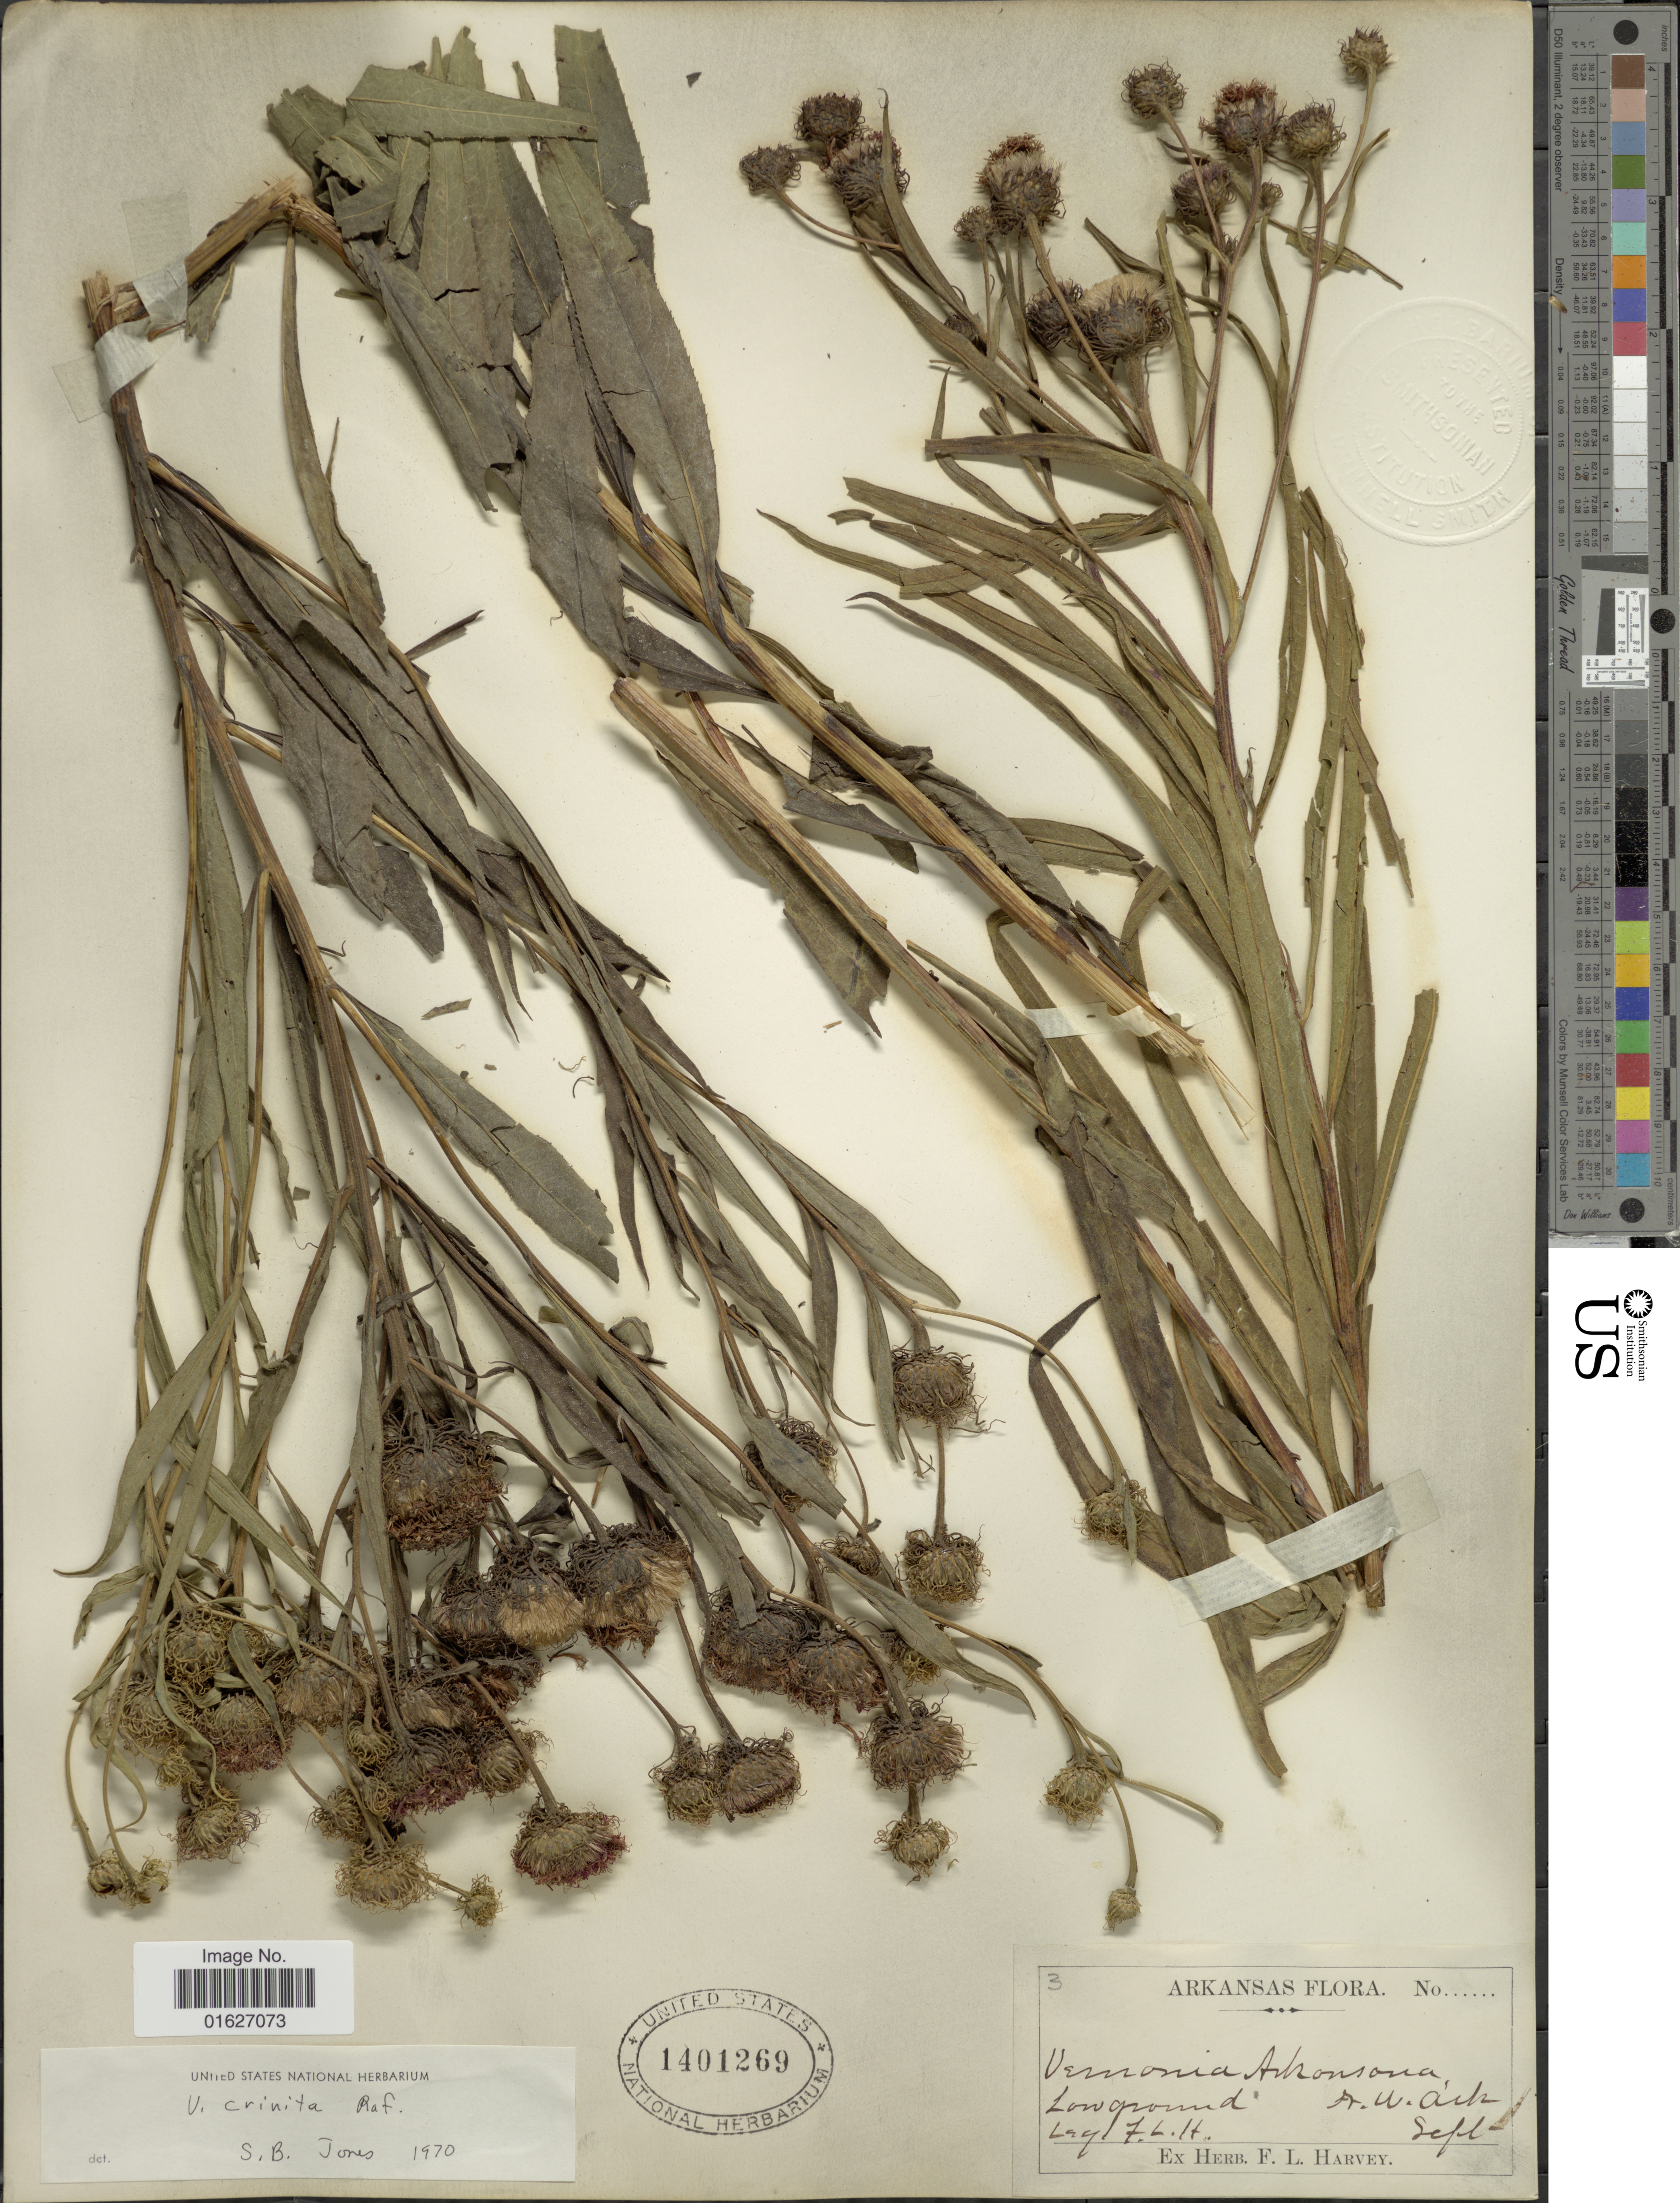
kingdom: Plantae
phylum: Tracheophyta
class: Magnoliopsida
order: Asterales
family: Asteraceae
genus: Vernonia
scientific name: Vernonia arkansana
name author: DC.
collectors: F. L. Harvey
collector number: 3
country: United States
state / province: Arkansas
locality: N.W. Ark.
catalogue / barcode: US 1401269